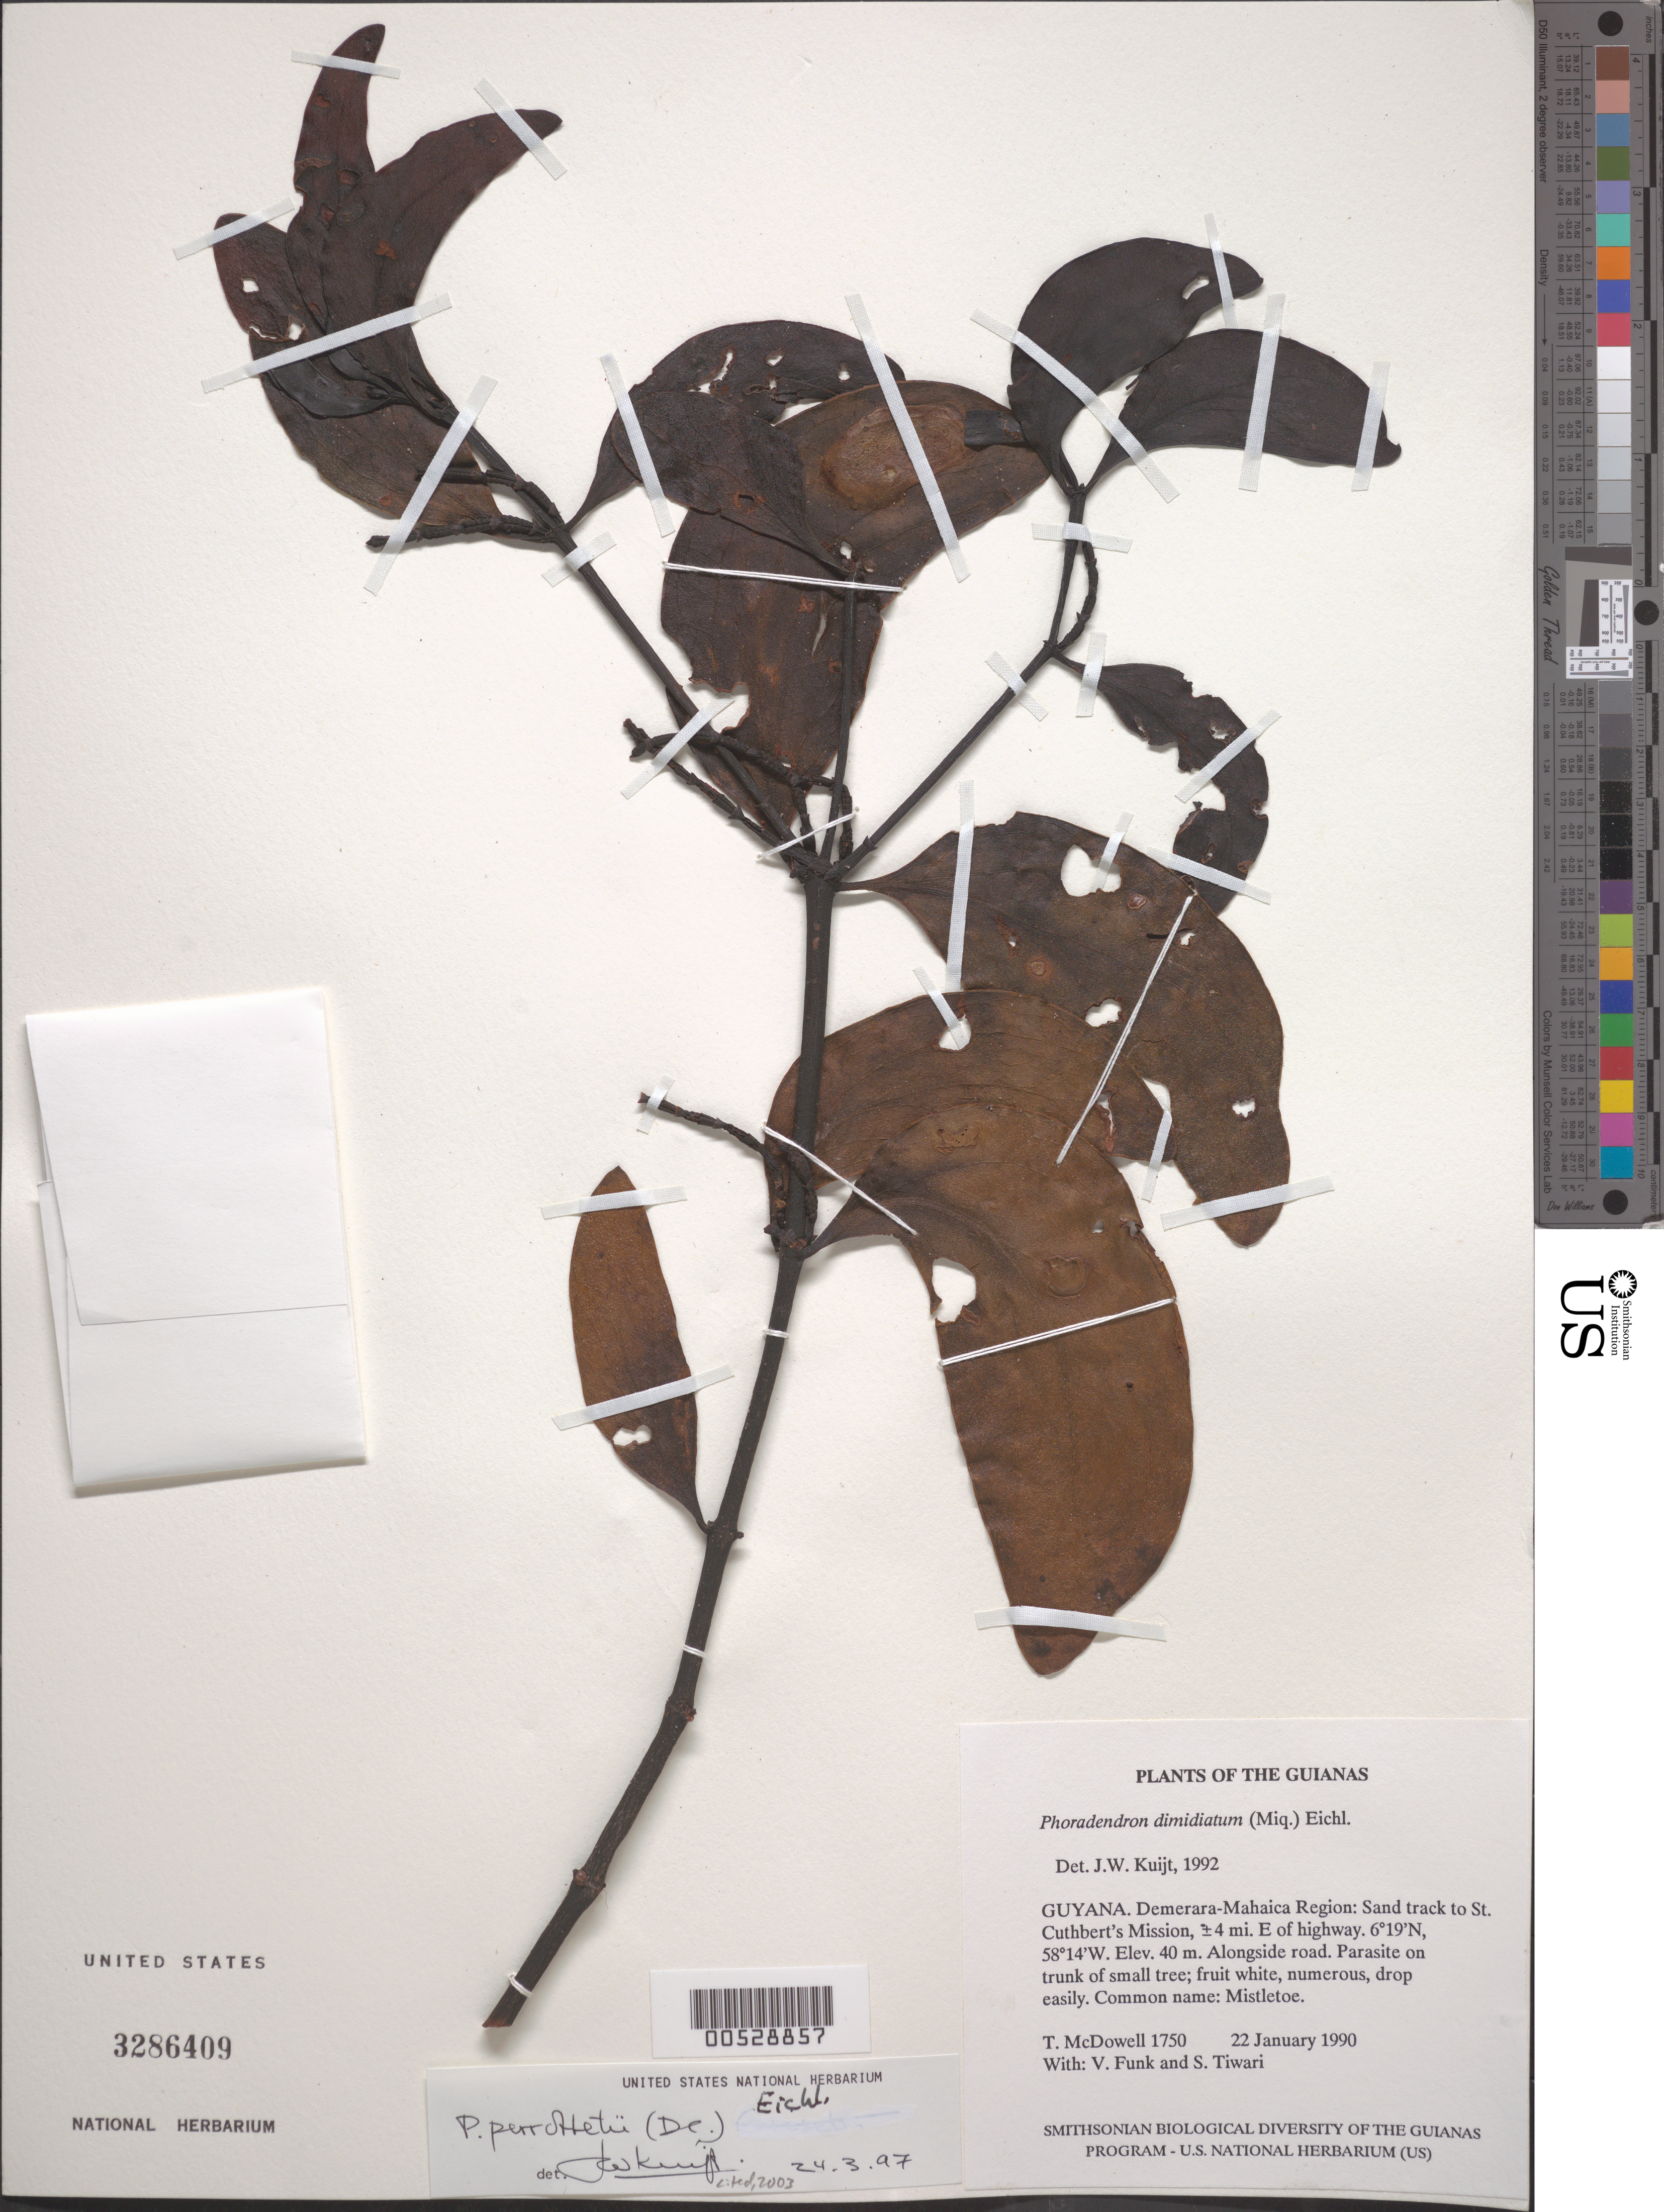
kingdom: Plantae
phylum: Tracheophyta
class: Magnoliopsida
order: Santalales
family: Viscaceae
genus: Phoradendron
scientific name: Phoradendron perrottetii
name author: (DC.) Eichler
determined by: Kuijt, Job, (CANADA)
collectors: T. McDowell, V. Funk & S. Tiwari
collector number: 1750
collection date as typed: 22 January 1990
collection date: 1990-01-22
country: Guyana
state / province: Demerara-Mahaica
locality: Sand track to St. Cuthbert's Mission, ±4 mi. East of highway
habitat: Alongside road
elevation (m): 40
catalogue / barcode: US 3286409